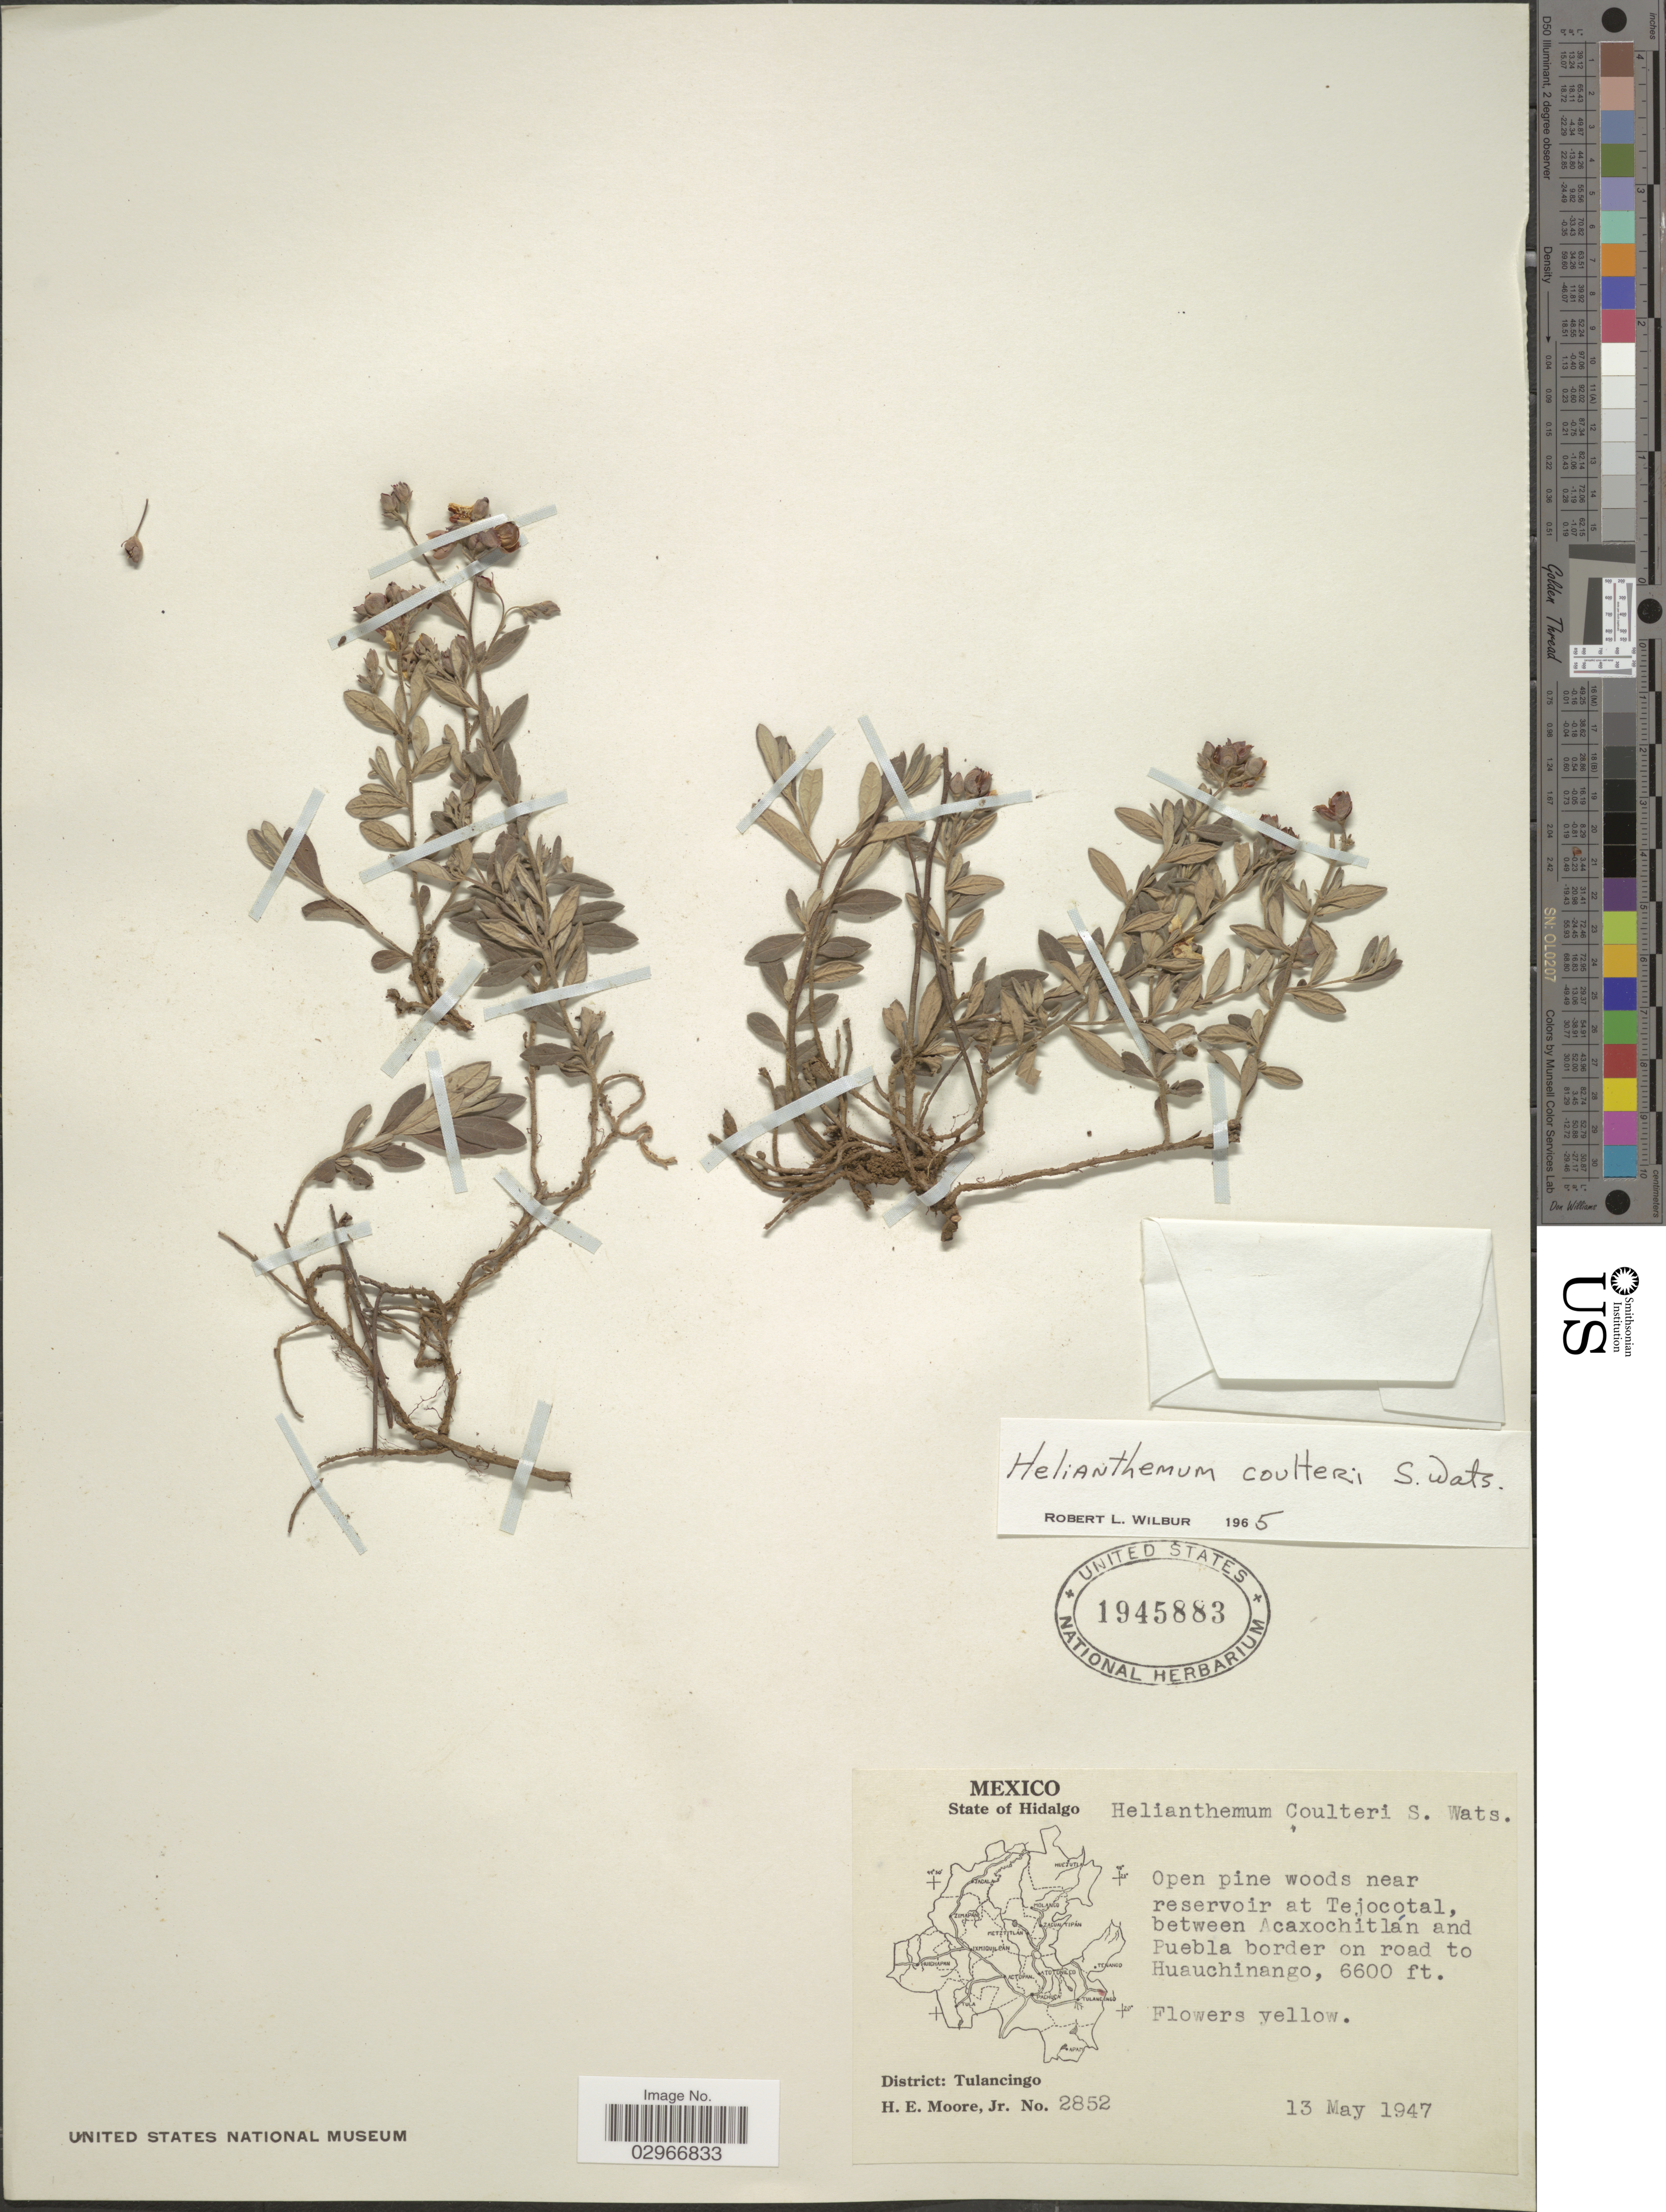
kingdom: Plantae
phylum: Tracheophyta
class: Magnoliopsida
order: Malvales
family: Cistaceae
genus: Helianthemum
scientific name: Helianthemum coulteri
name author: S. Watson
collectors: H. Moore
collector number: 2852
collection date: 1947-05-13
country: Mexico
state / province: Hidalgo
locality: Open pine woods near reservoir at Tejocotal, between Acaxochitlán and Puebla border on road to Huauchinango.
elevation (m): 2012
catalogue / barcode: US 1945883